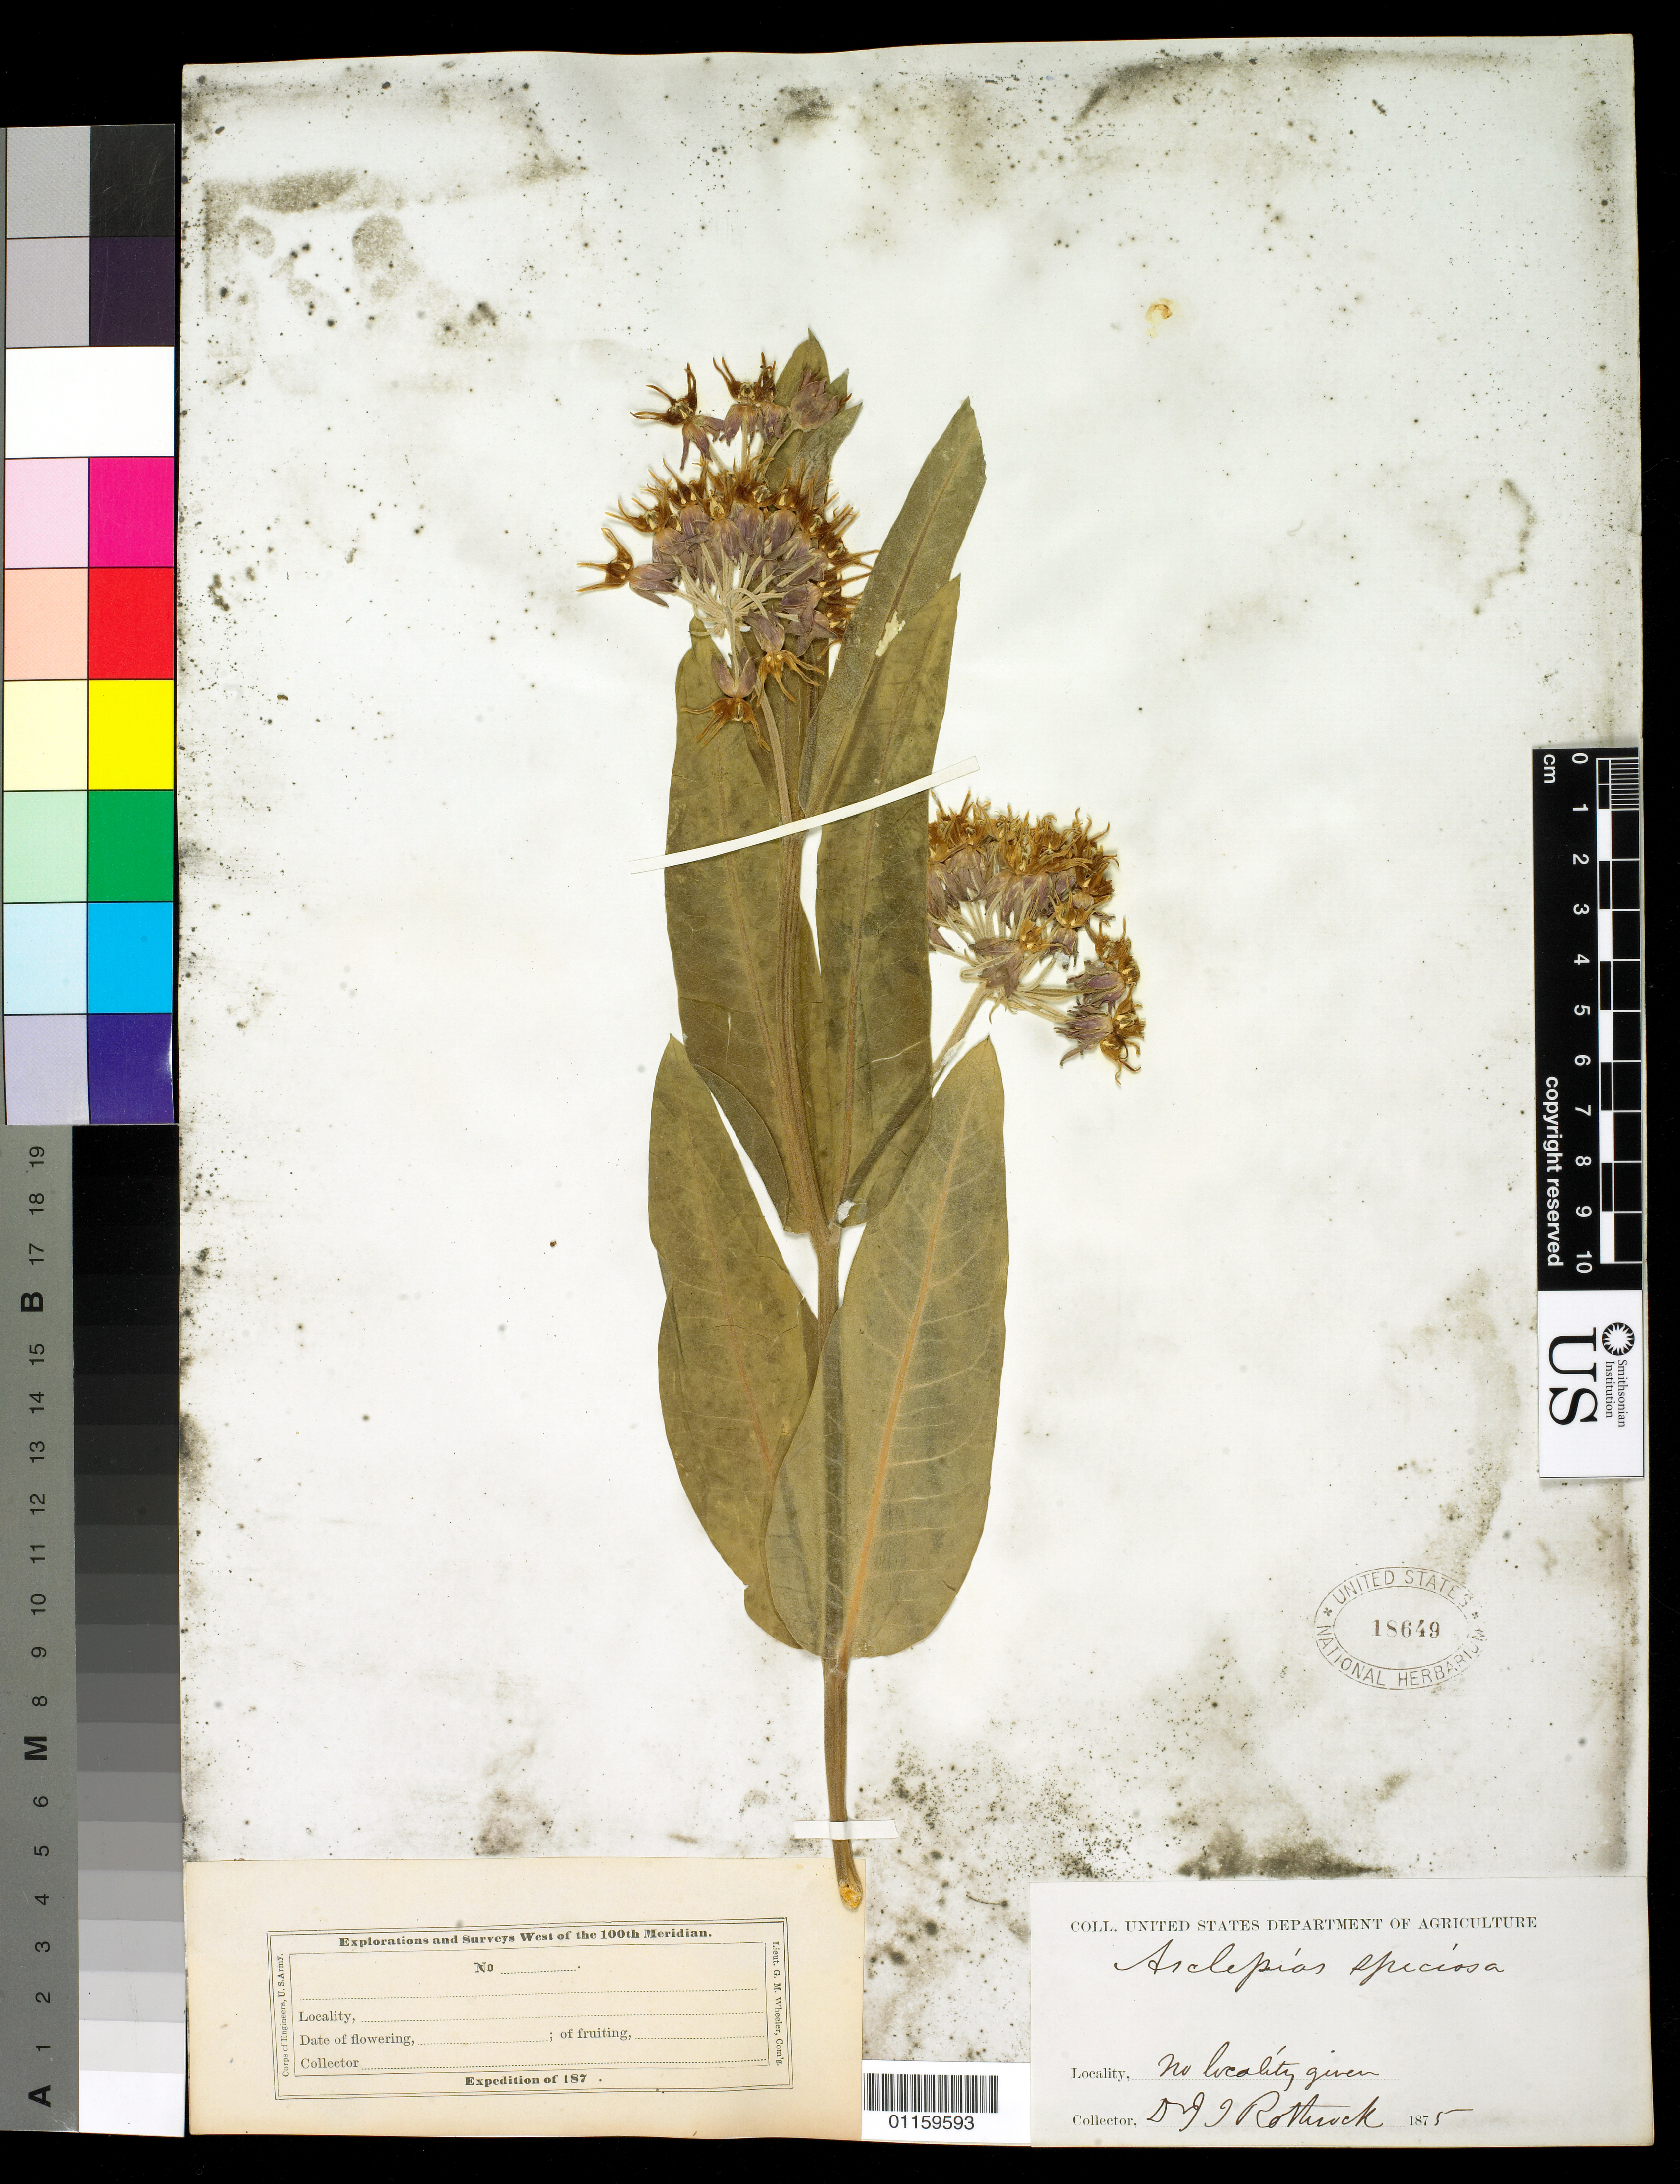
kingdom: Plantae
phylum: Tracheophyta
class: Magnoliopsida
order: Gentianales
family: Apocynaceae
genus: Asclepias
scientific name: Asclepias speciosa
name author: Torr.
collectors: J. T. Rothrock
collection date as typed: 1875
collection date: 1875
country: United States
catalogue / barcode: US 18649